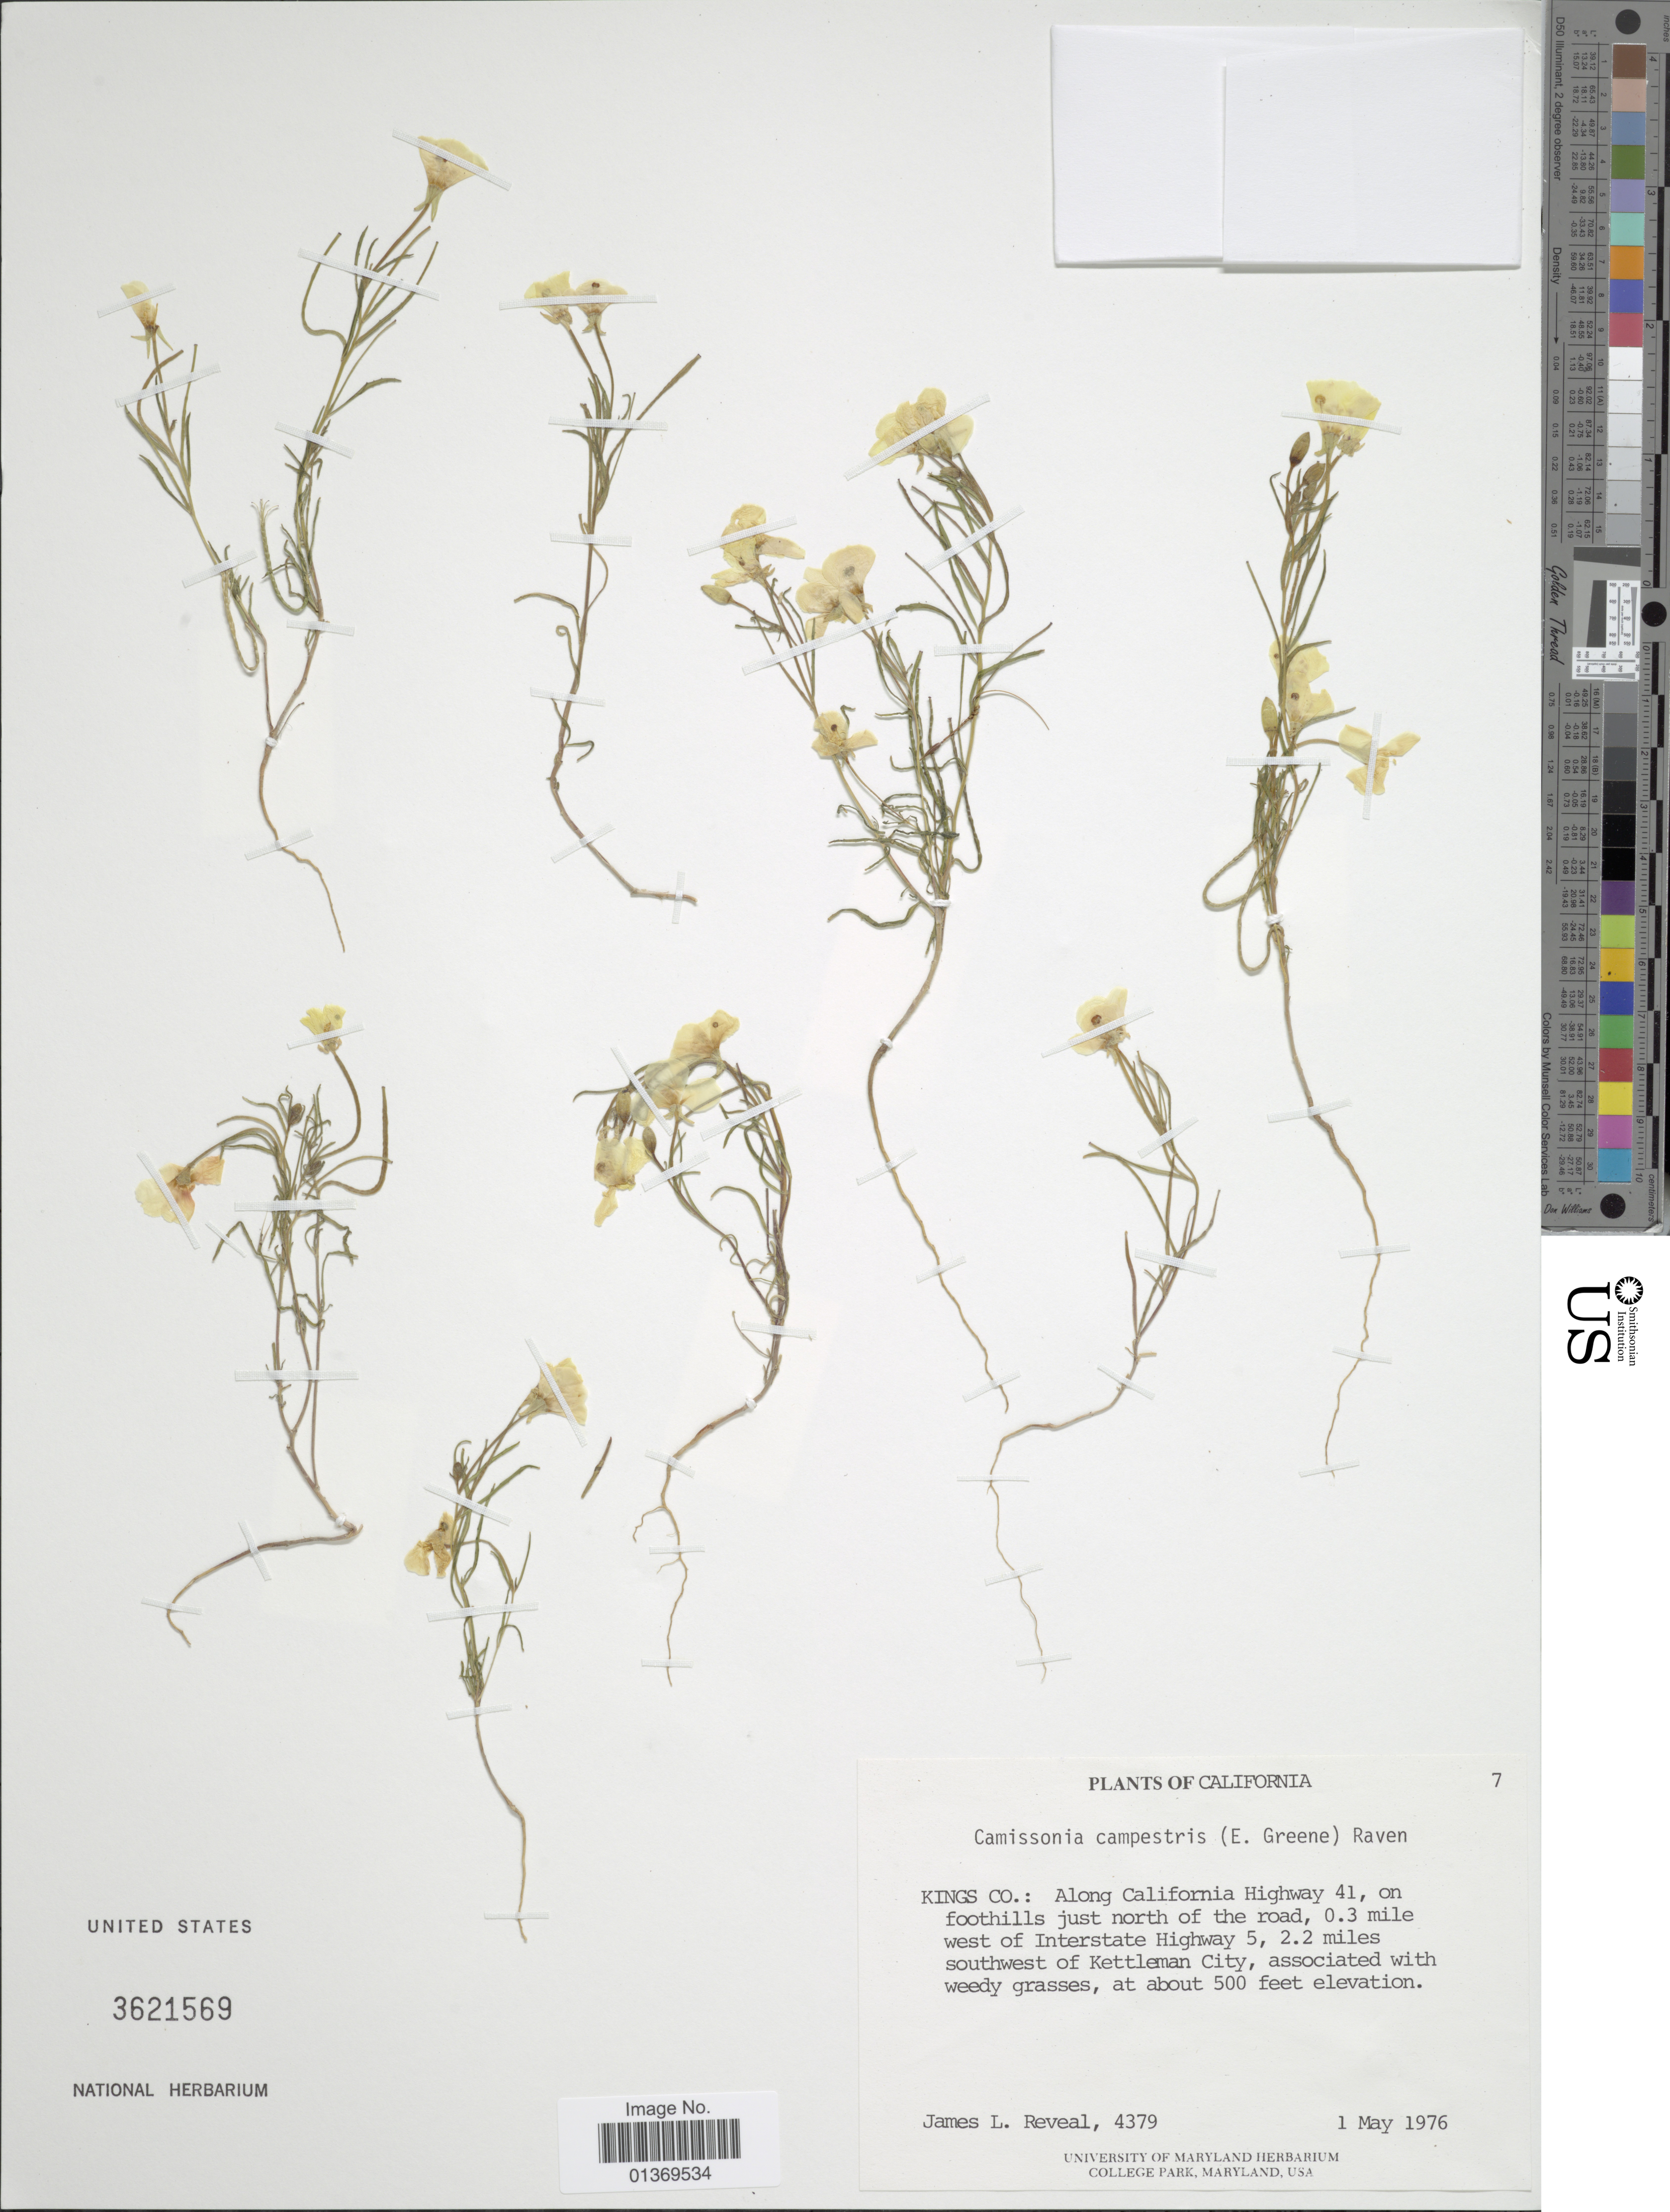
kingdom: Plantae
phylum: Tracheophyta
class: Magnoliopsida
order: Myrtales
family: Onagraceae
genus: Camissonia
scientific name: Camissonia campestris subsp. campestris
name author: (Greene) P.H. Raven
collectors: J. L. Reveal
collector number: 4379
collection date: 1976-05-01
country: United States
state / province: California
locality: Kings Co.: Along California Highway 41, on foothills just north of the road, 0.3 mile west of Interstate Highway 5, 2.2 miles southwest of Kettleman City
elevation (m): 152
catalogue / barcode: US 3621569